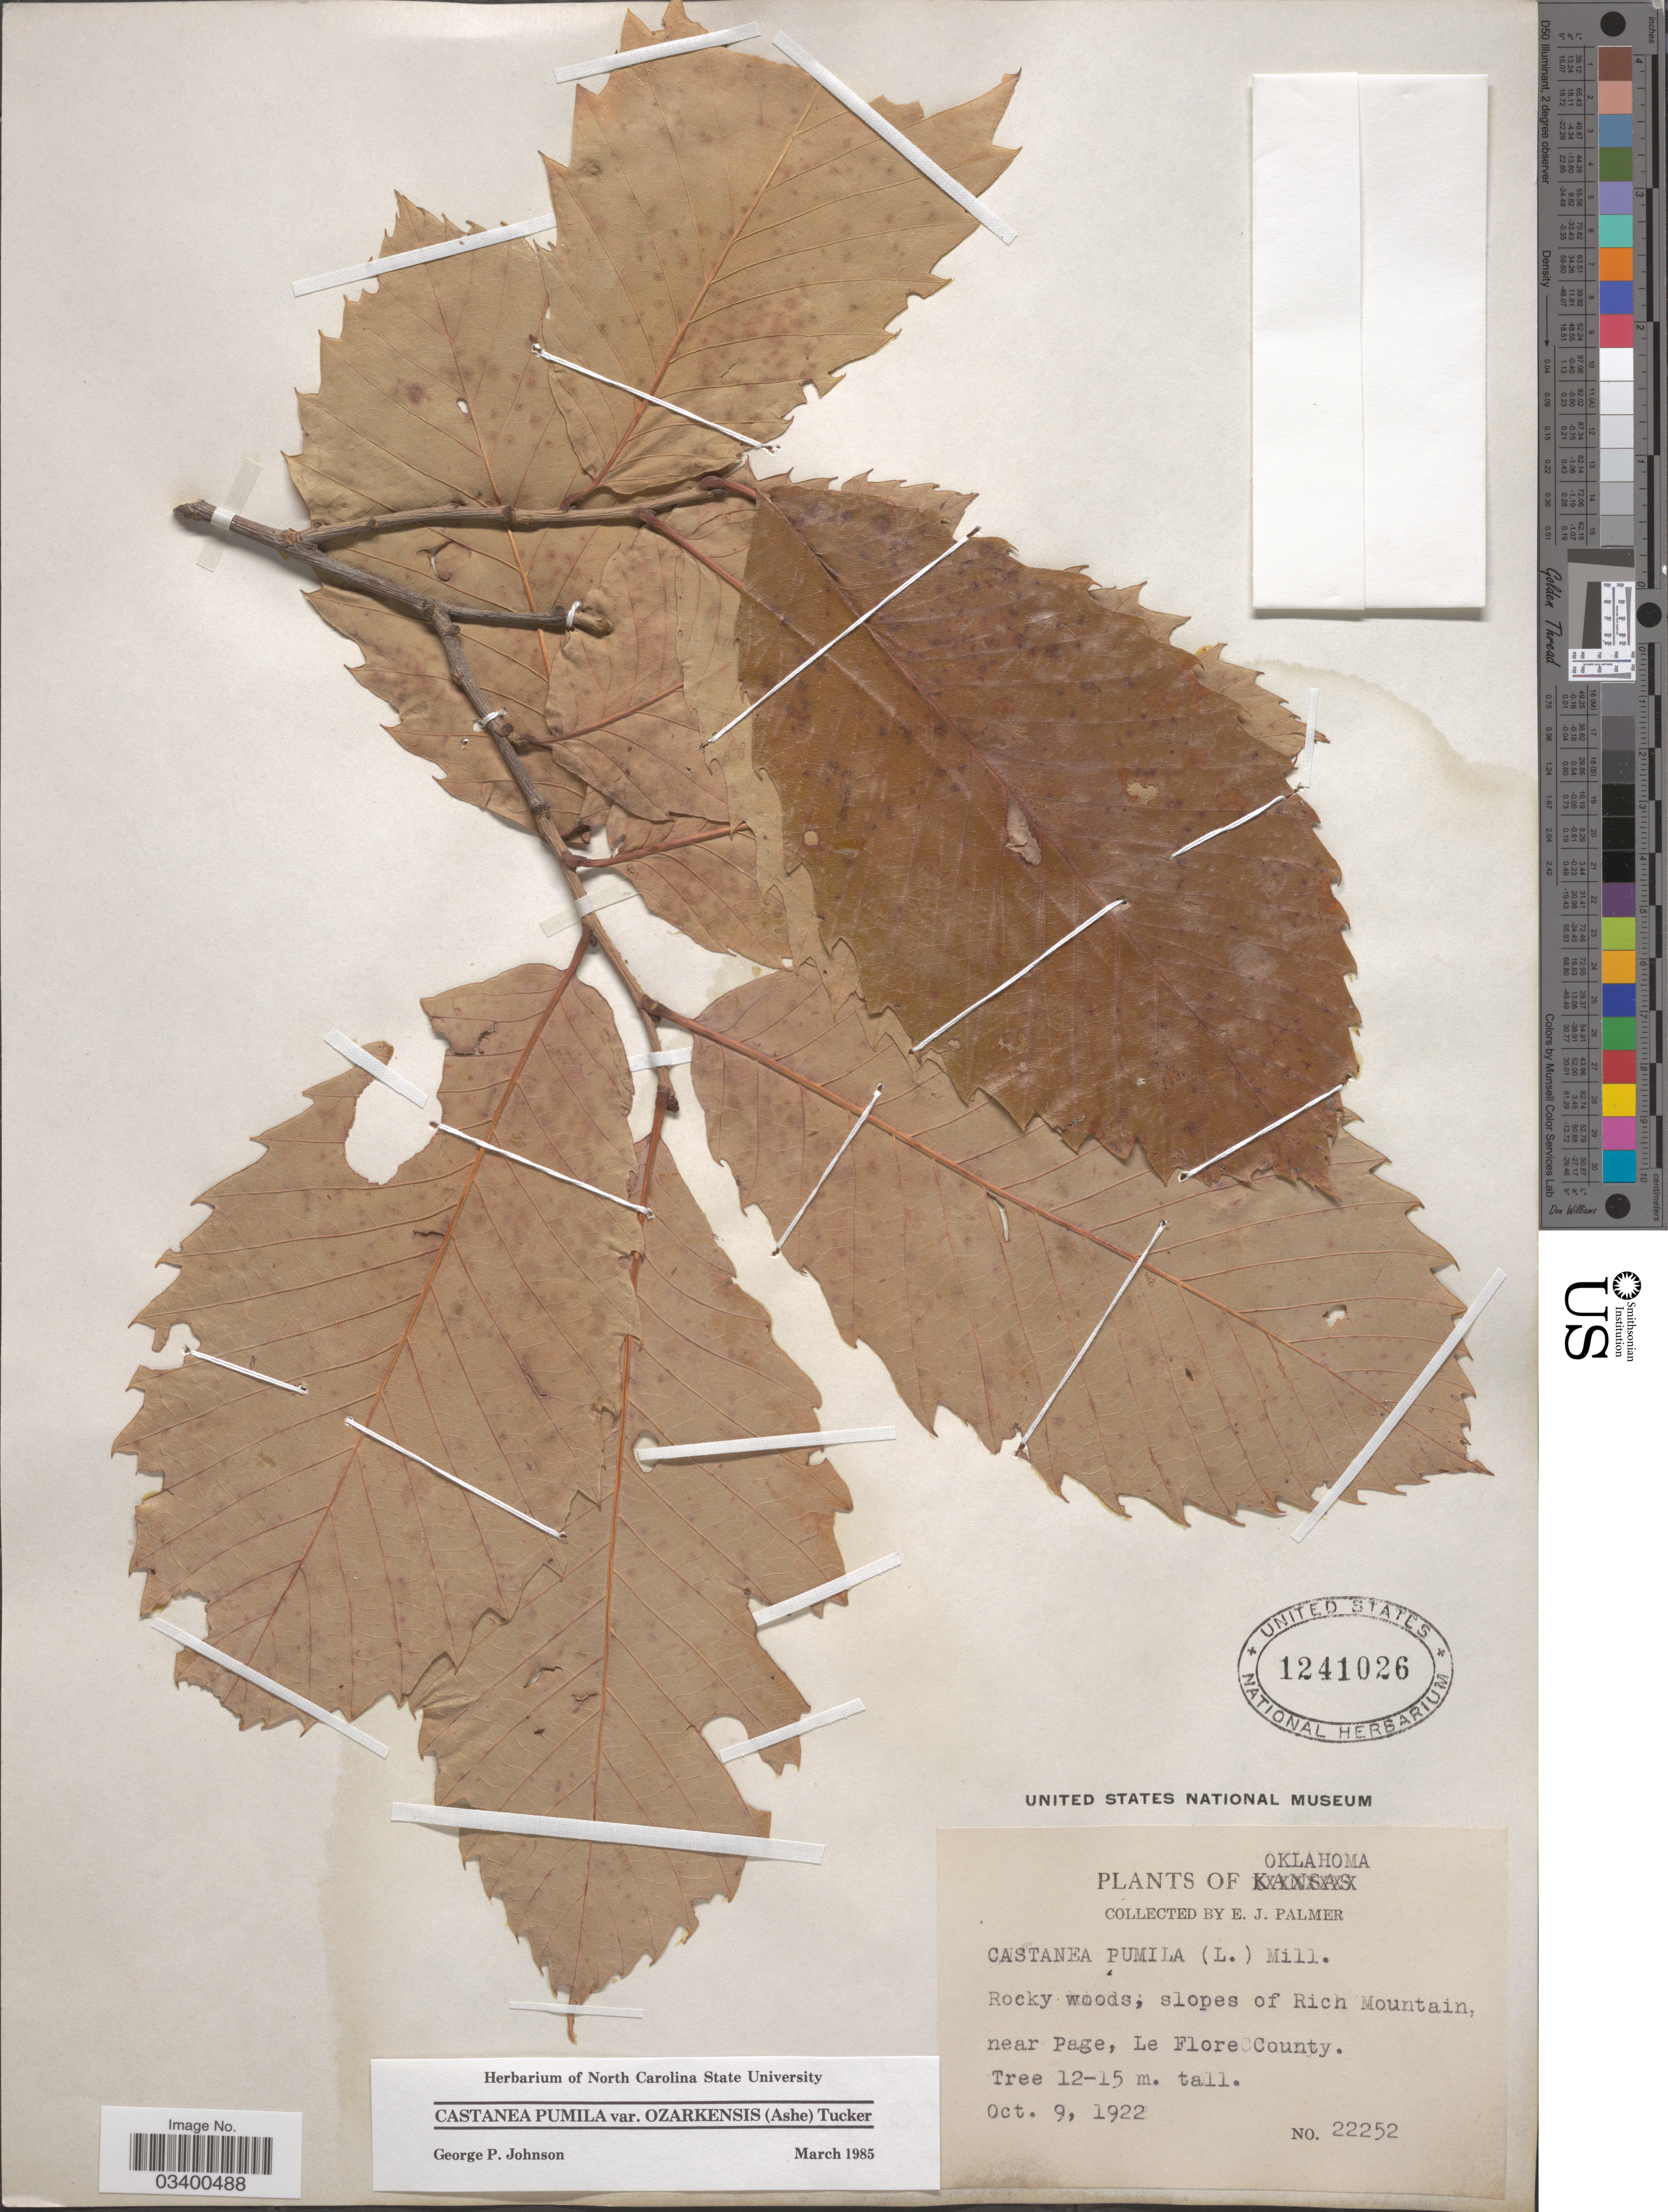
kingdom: Plantae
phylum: Tracheophyta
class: Magnoliopsida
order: Fagales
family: Fagaceae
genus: Castanea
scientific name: Castanea pumila var. ozarkensis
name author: (Ashe) Tucker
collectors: E. J. Palmer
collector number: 22252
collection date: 1922-10-09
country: United States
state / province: Oklahoma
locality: Slopes of Rich Mountain, near Page, Le Flore County.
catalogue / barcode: US 1241026